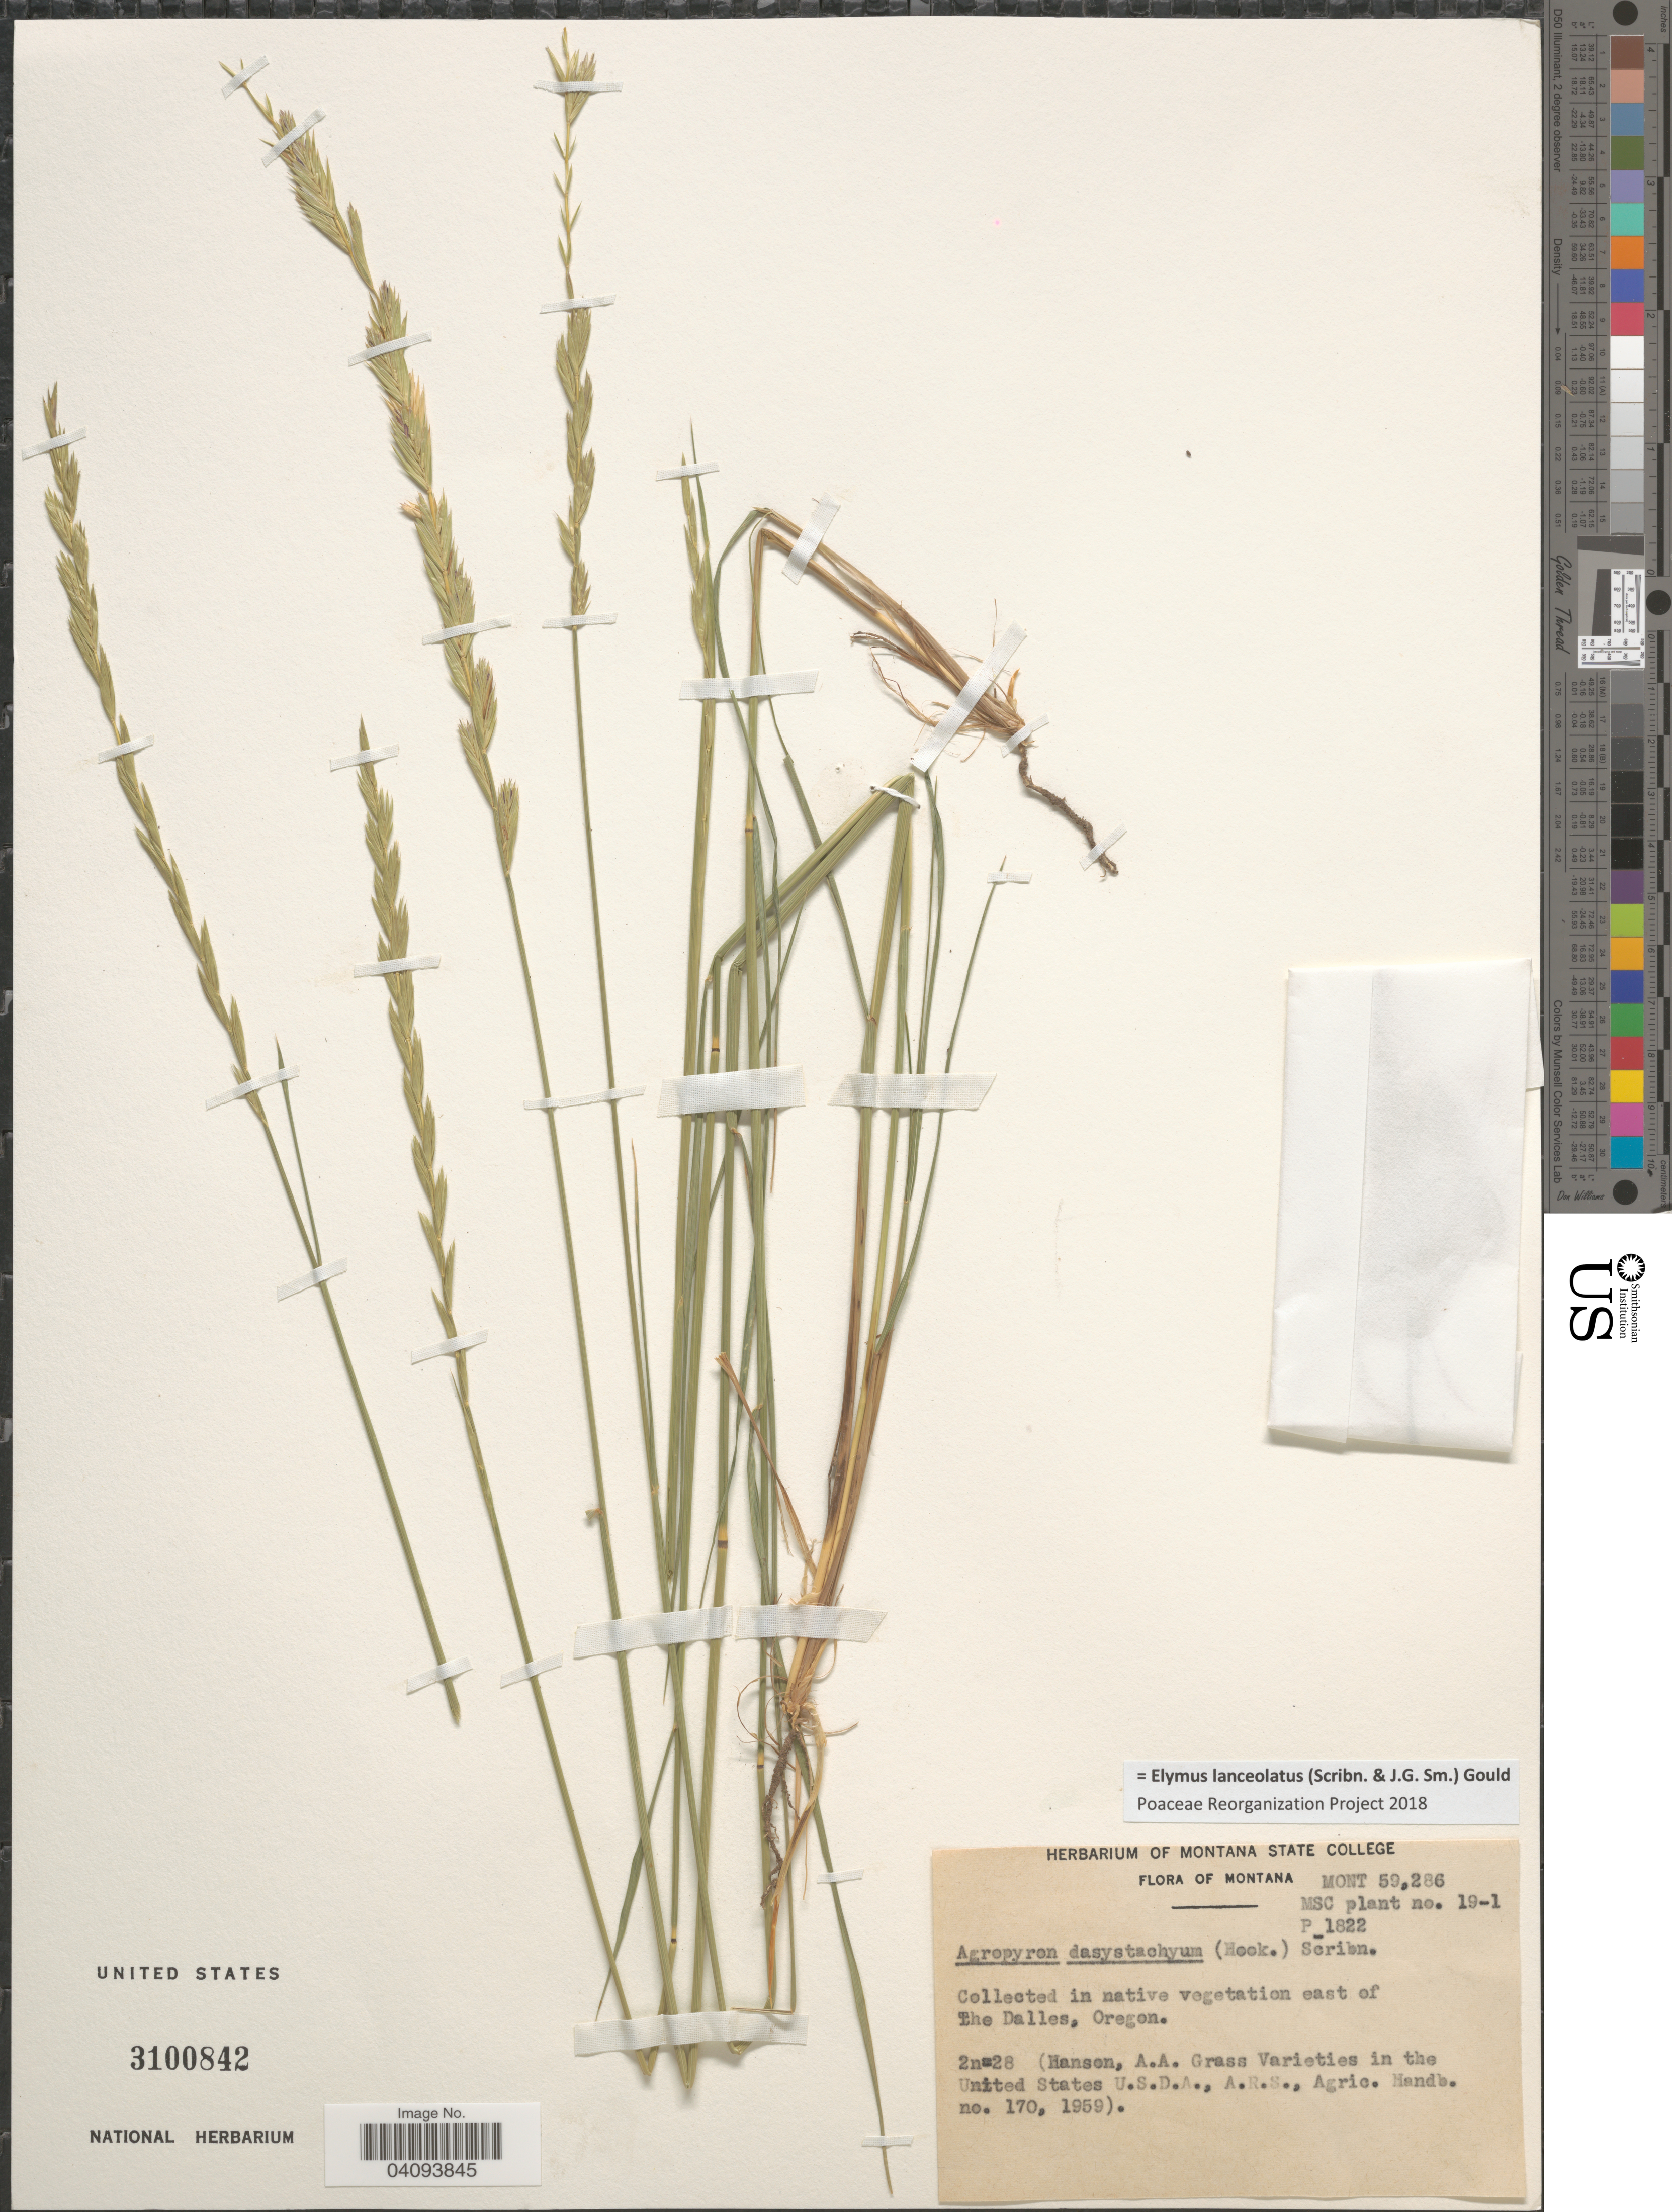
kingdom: Plantae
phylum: Tracheophyta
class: Liliopsida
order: Poales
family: Poaceae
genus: Elymus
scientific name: Elymus lanceolatus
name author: (Scribn. & J.G. Sm.) Gould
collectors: ex herb. Montana State College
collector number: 19-1?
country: United States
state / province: Oregon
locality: In native vegetation east of The Dalles.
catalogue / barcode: US 3100842